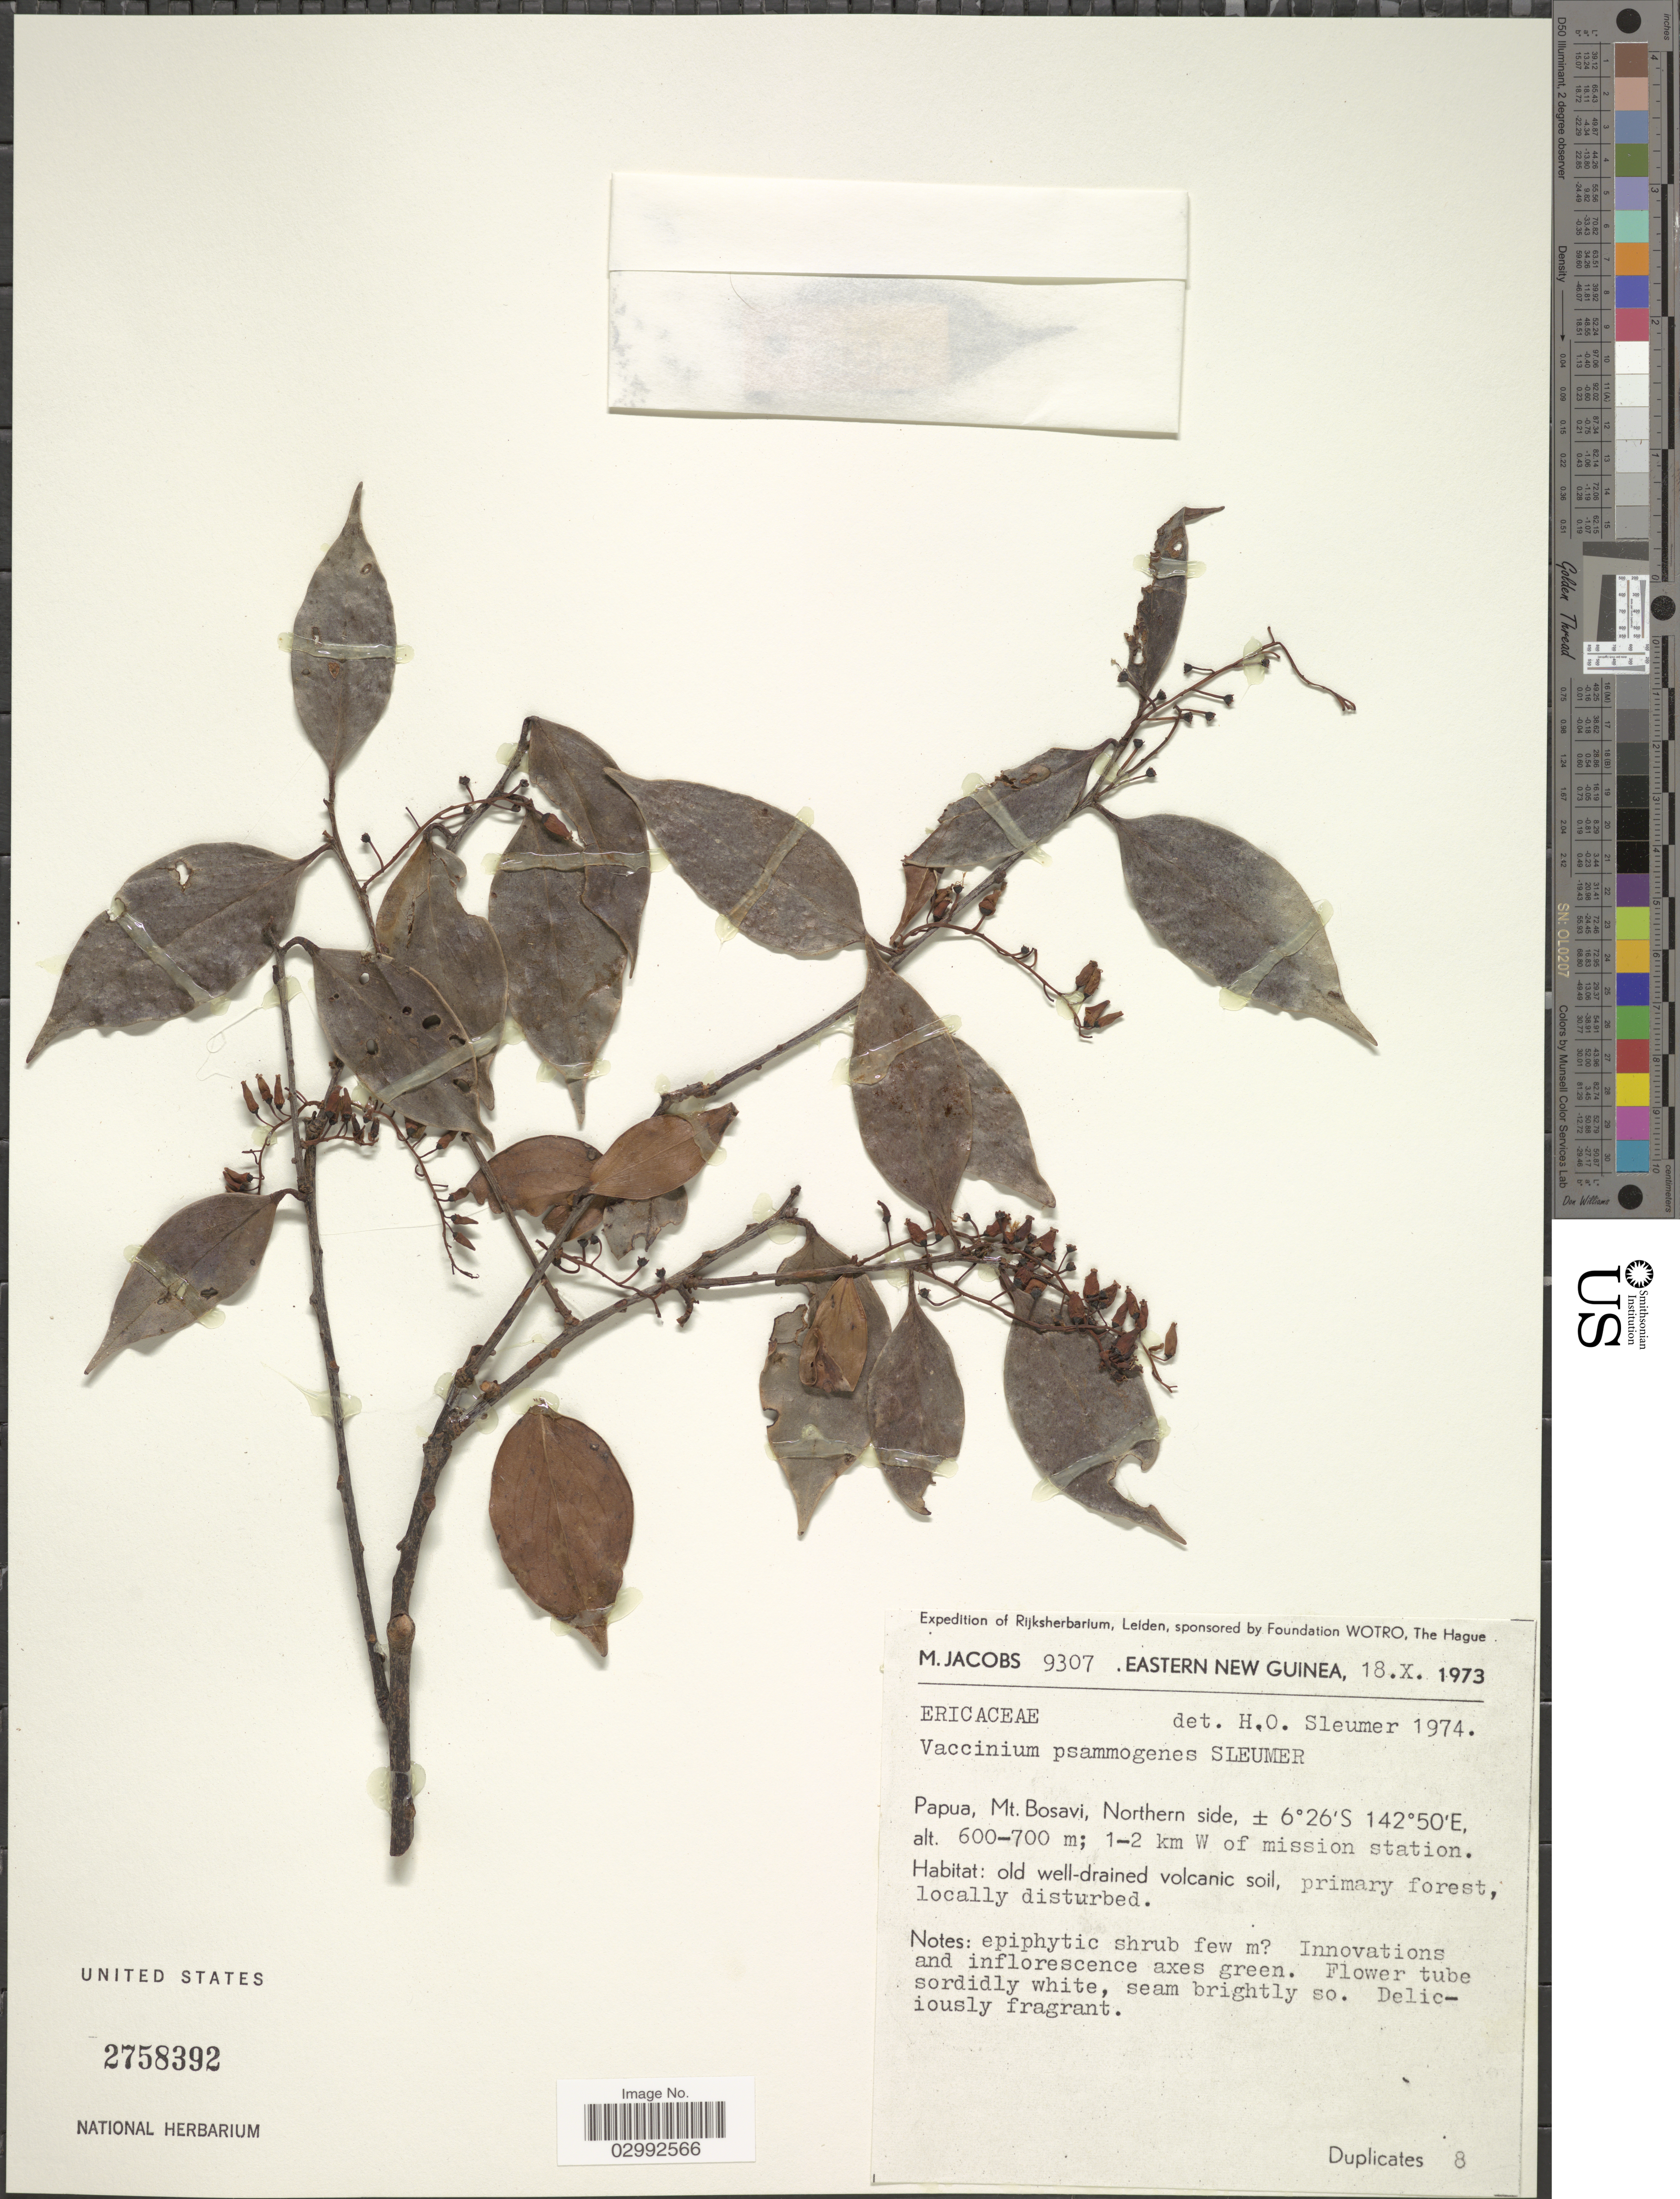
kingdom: Plantae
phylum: Tracheophyta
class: Magnoliopsida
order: Ericales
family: Ericaceae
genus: Vaccinium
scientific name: Vaccinium psammogenes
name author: Sleumer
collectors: M. Jacobs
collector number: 9307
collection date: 1973-10-18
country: Papua New Guinea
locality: Eastern New Guinea, Papua, Mt. Bosavi, Northern side, 1-2 km W of mission station.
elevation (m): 600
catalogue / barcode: US 2758392